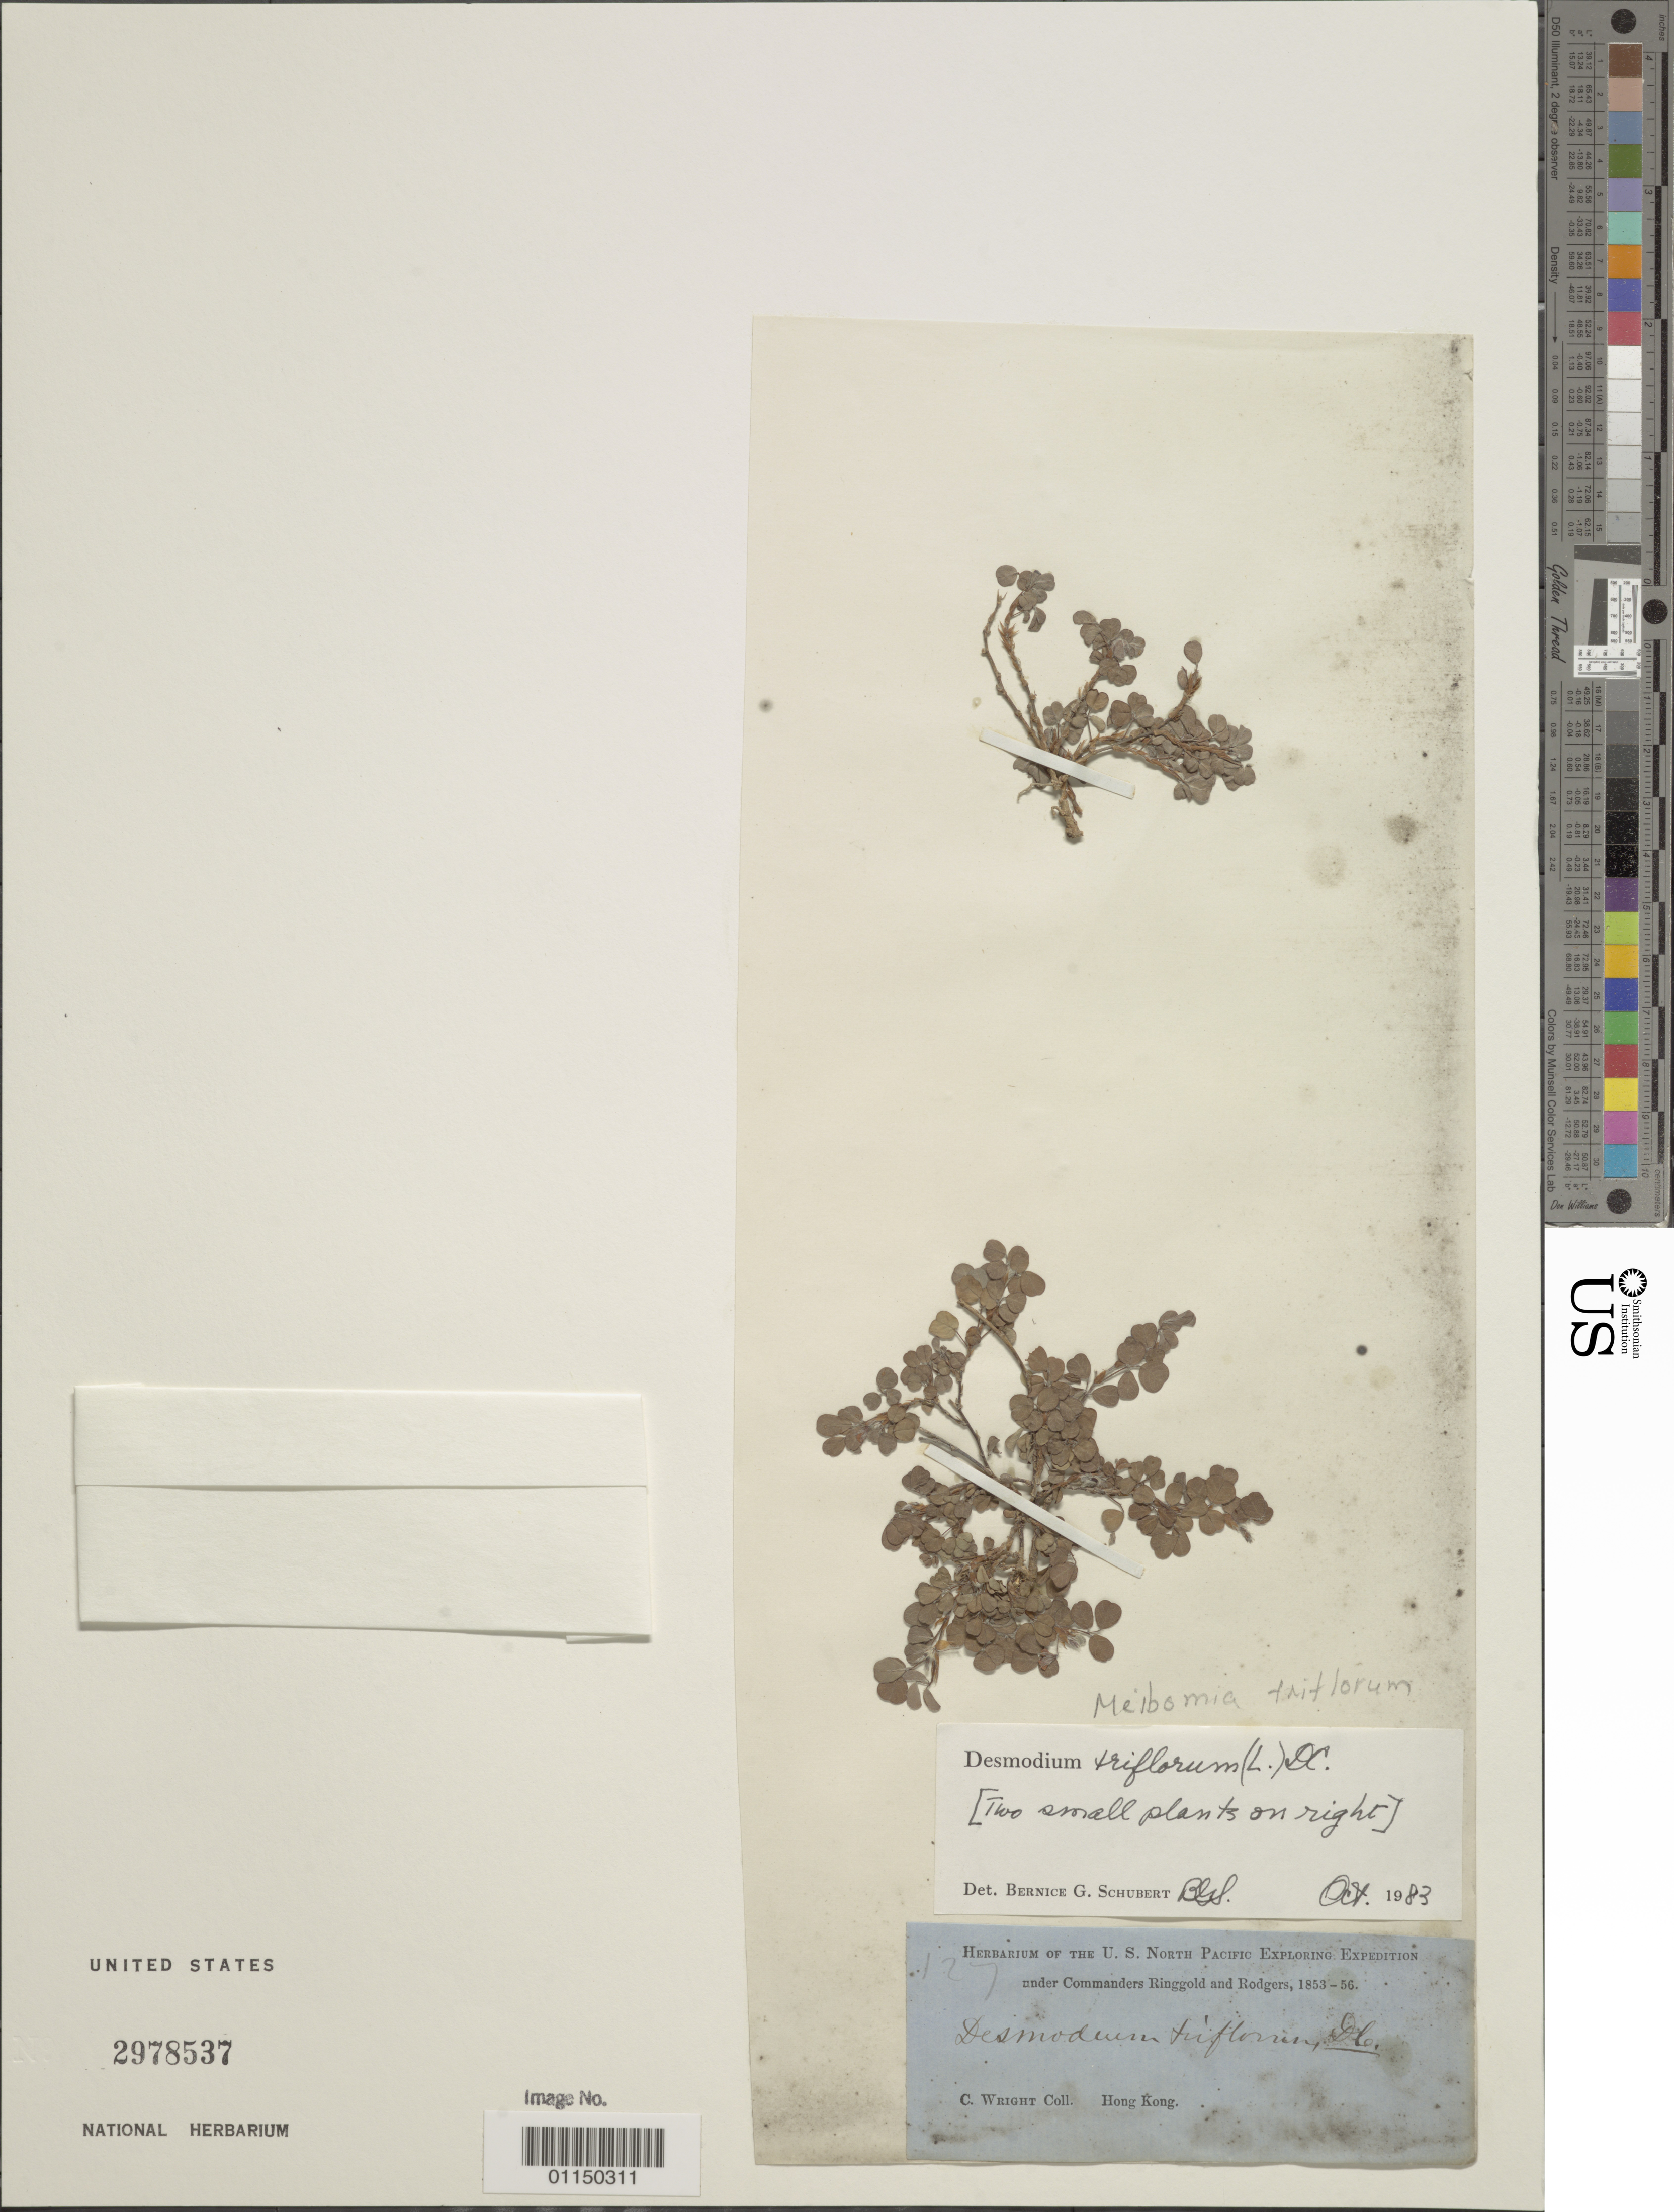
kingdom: Plantae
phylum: Tracheophyta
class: Magnoliopsida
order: Fabales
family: Fabaceae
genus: Grona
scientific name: Grona triflora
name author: (L.) H. Ohashi & K. Ohashi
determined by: Strong, Mark T., (BOT), Smithsonian Institution - National Museum of Natural History (UNITED STATES)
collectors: C. Wright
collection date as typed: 1853 to -- -- 1856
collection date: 1853/1856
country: China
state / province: Hong Kong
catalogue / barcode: US 2978537